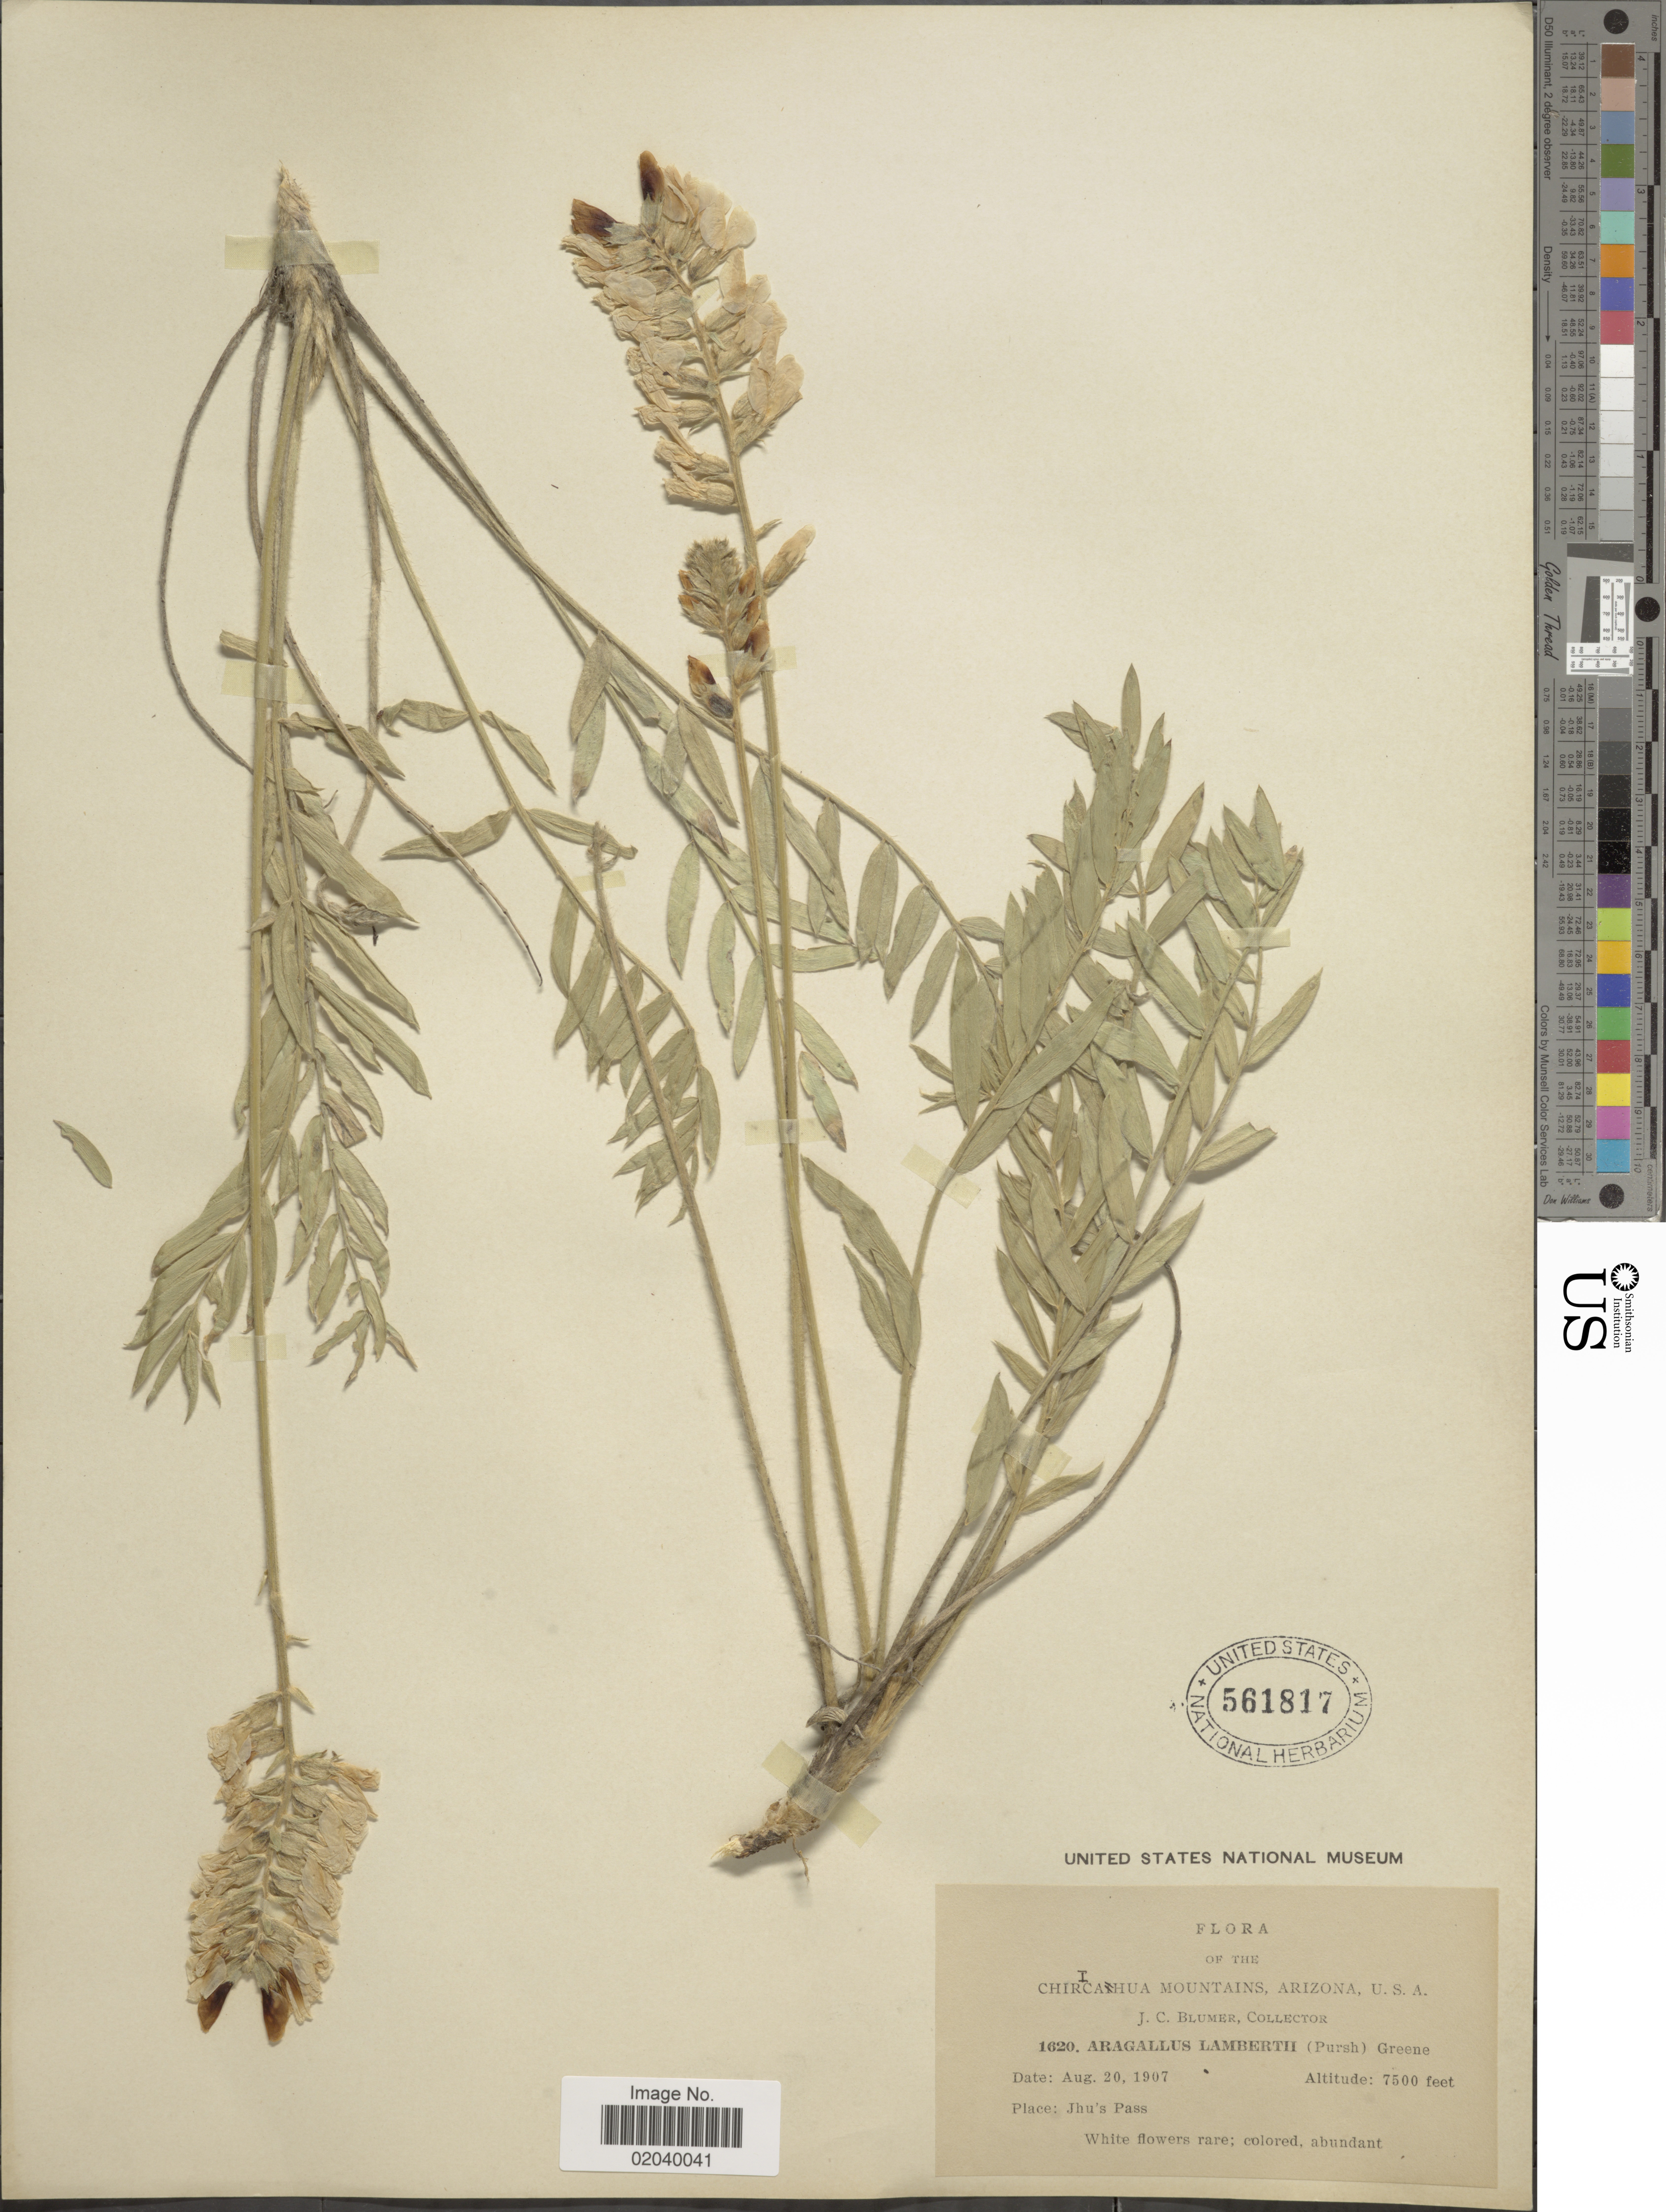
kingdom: Plantae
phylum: Tracheophyta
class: Magnoliopsida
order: Fabales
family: Fabaceae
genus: Oxytropis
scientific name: Oxytropis lambertii var. bigelovii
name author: A. Gray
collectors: J. C. Blumer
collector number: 1620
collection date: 1907-08-20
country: United States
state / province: Arizona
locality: Chiricahua Mountains, Jhu's Pass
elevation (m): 2286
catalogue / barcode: US 561817